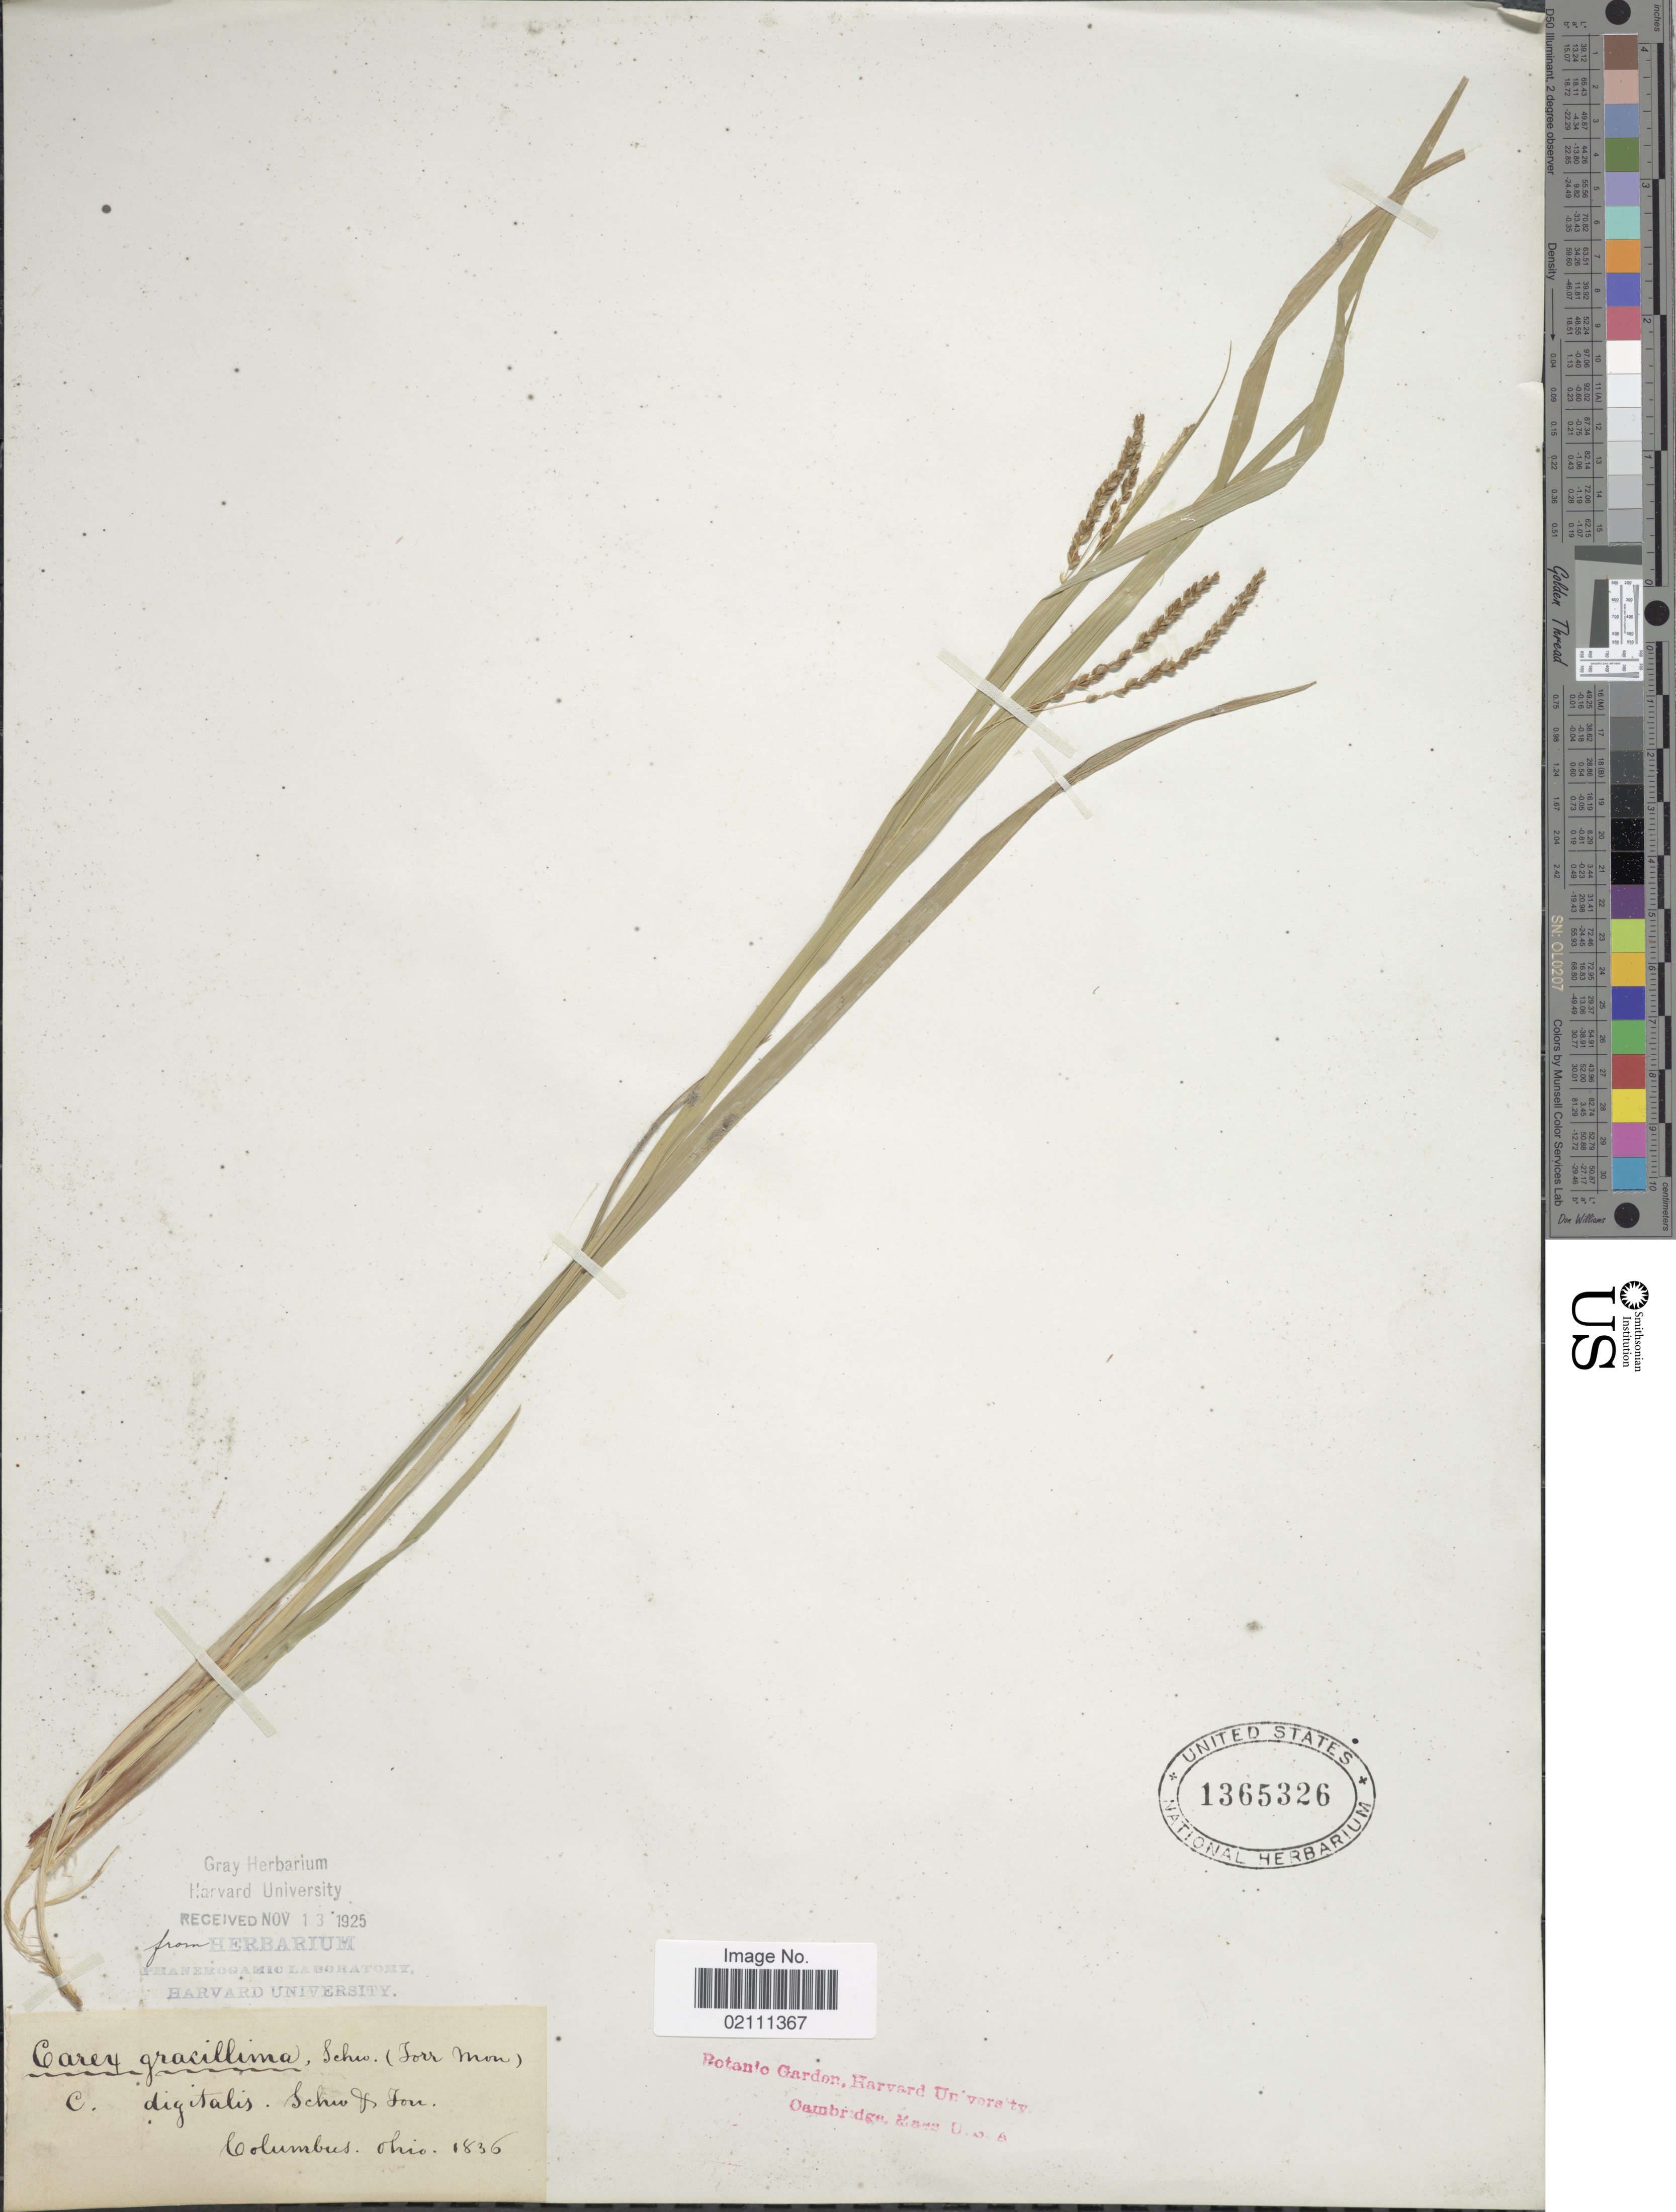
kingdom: Plantae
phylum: Tracheophyta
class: Liliopsida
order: Poales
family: Cyperaceae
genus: Carex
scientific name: Carex gracillima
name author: Schwein.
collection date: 1836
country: United States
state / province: Ohio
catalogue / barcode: US 1365326